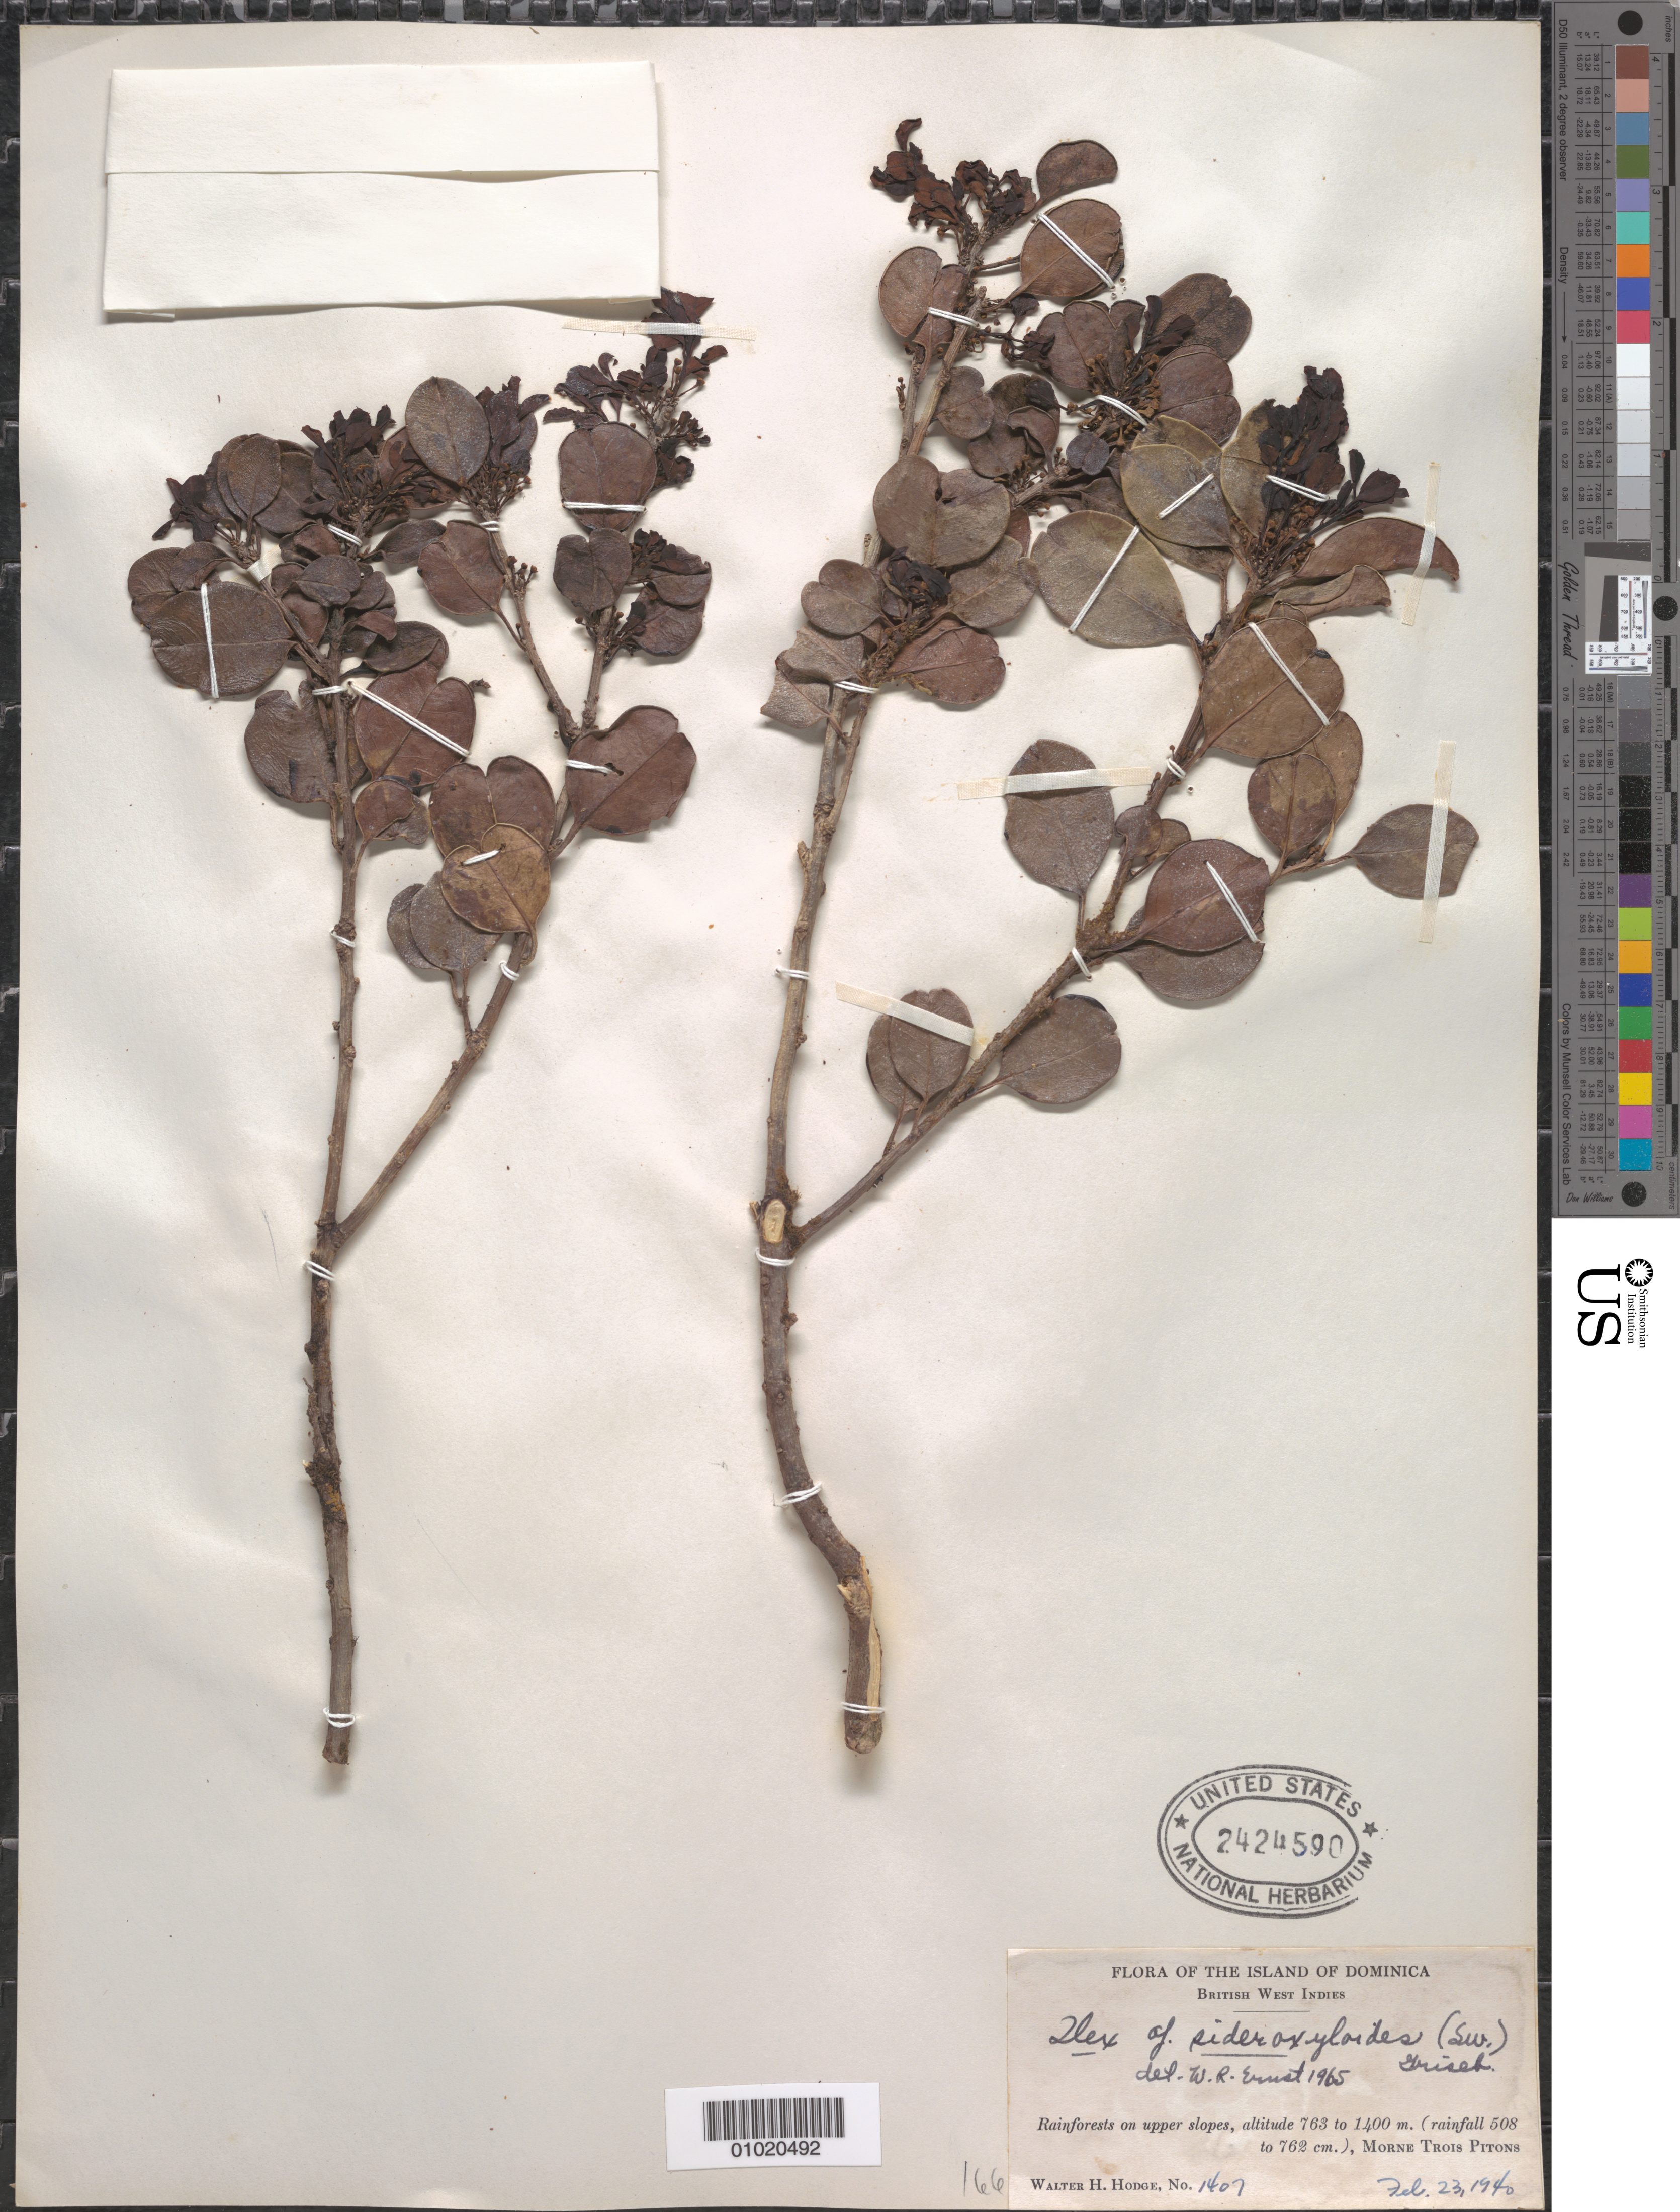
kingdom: Plantae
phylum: Tracheophyta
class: Magnoliopsida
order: Aquifoliales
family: Aquifoliaceae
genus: Ilex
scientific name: Ilex sideroxyloides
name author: (Sw.) Griseb.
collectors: W. Hodge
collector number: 1407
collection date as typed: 23 Feb 1940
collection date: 1940-02-23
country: Dominica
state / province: St. George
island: Dominica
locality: Rainforests on upper slopes, Morne Trois Pitons.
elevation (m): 763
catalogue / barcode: US 2424590